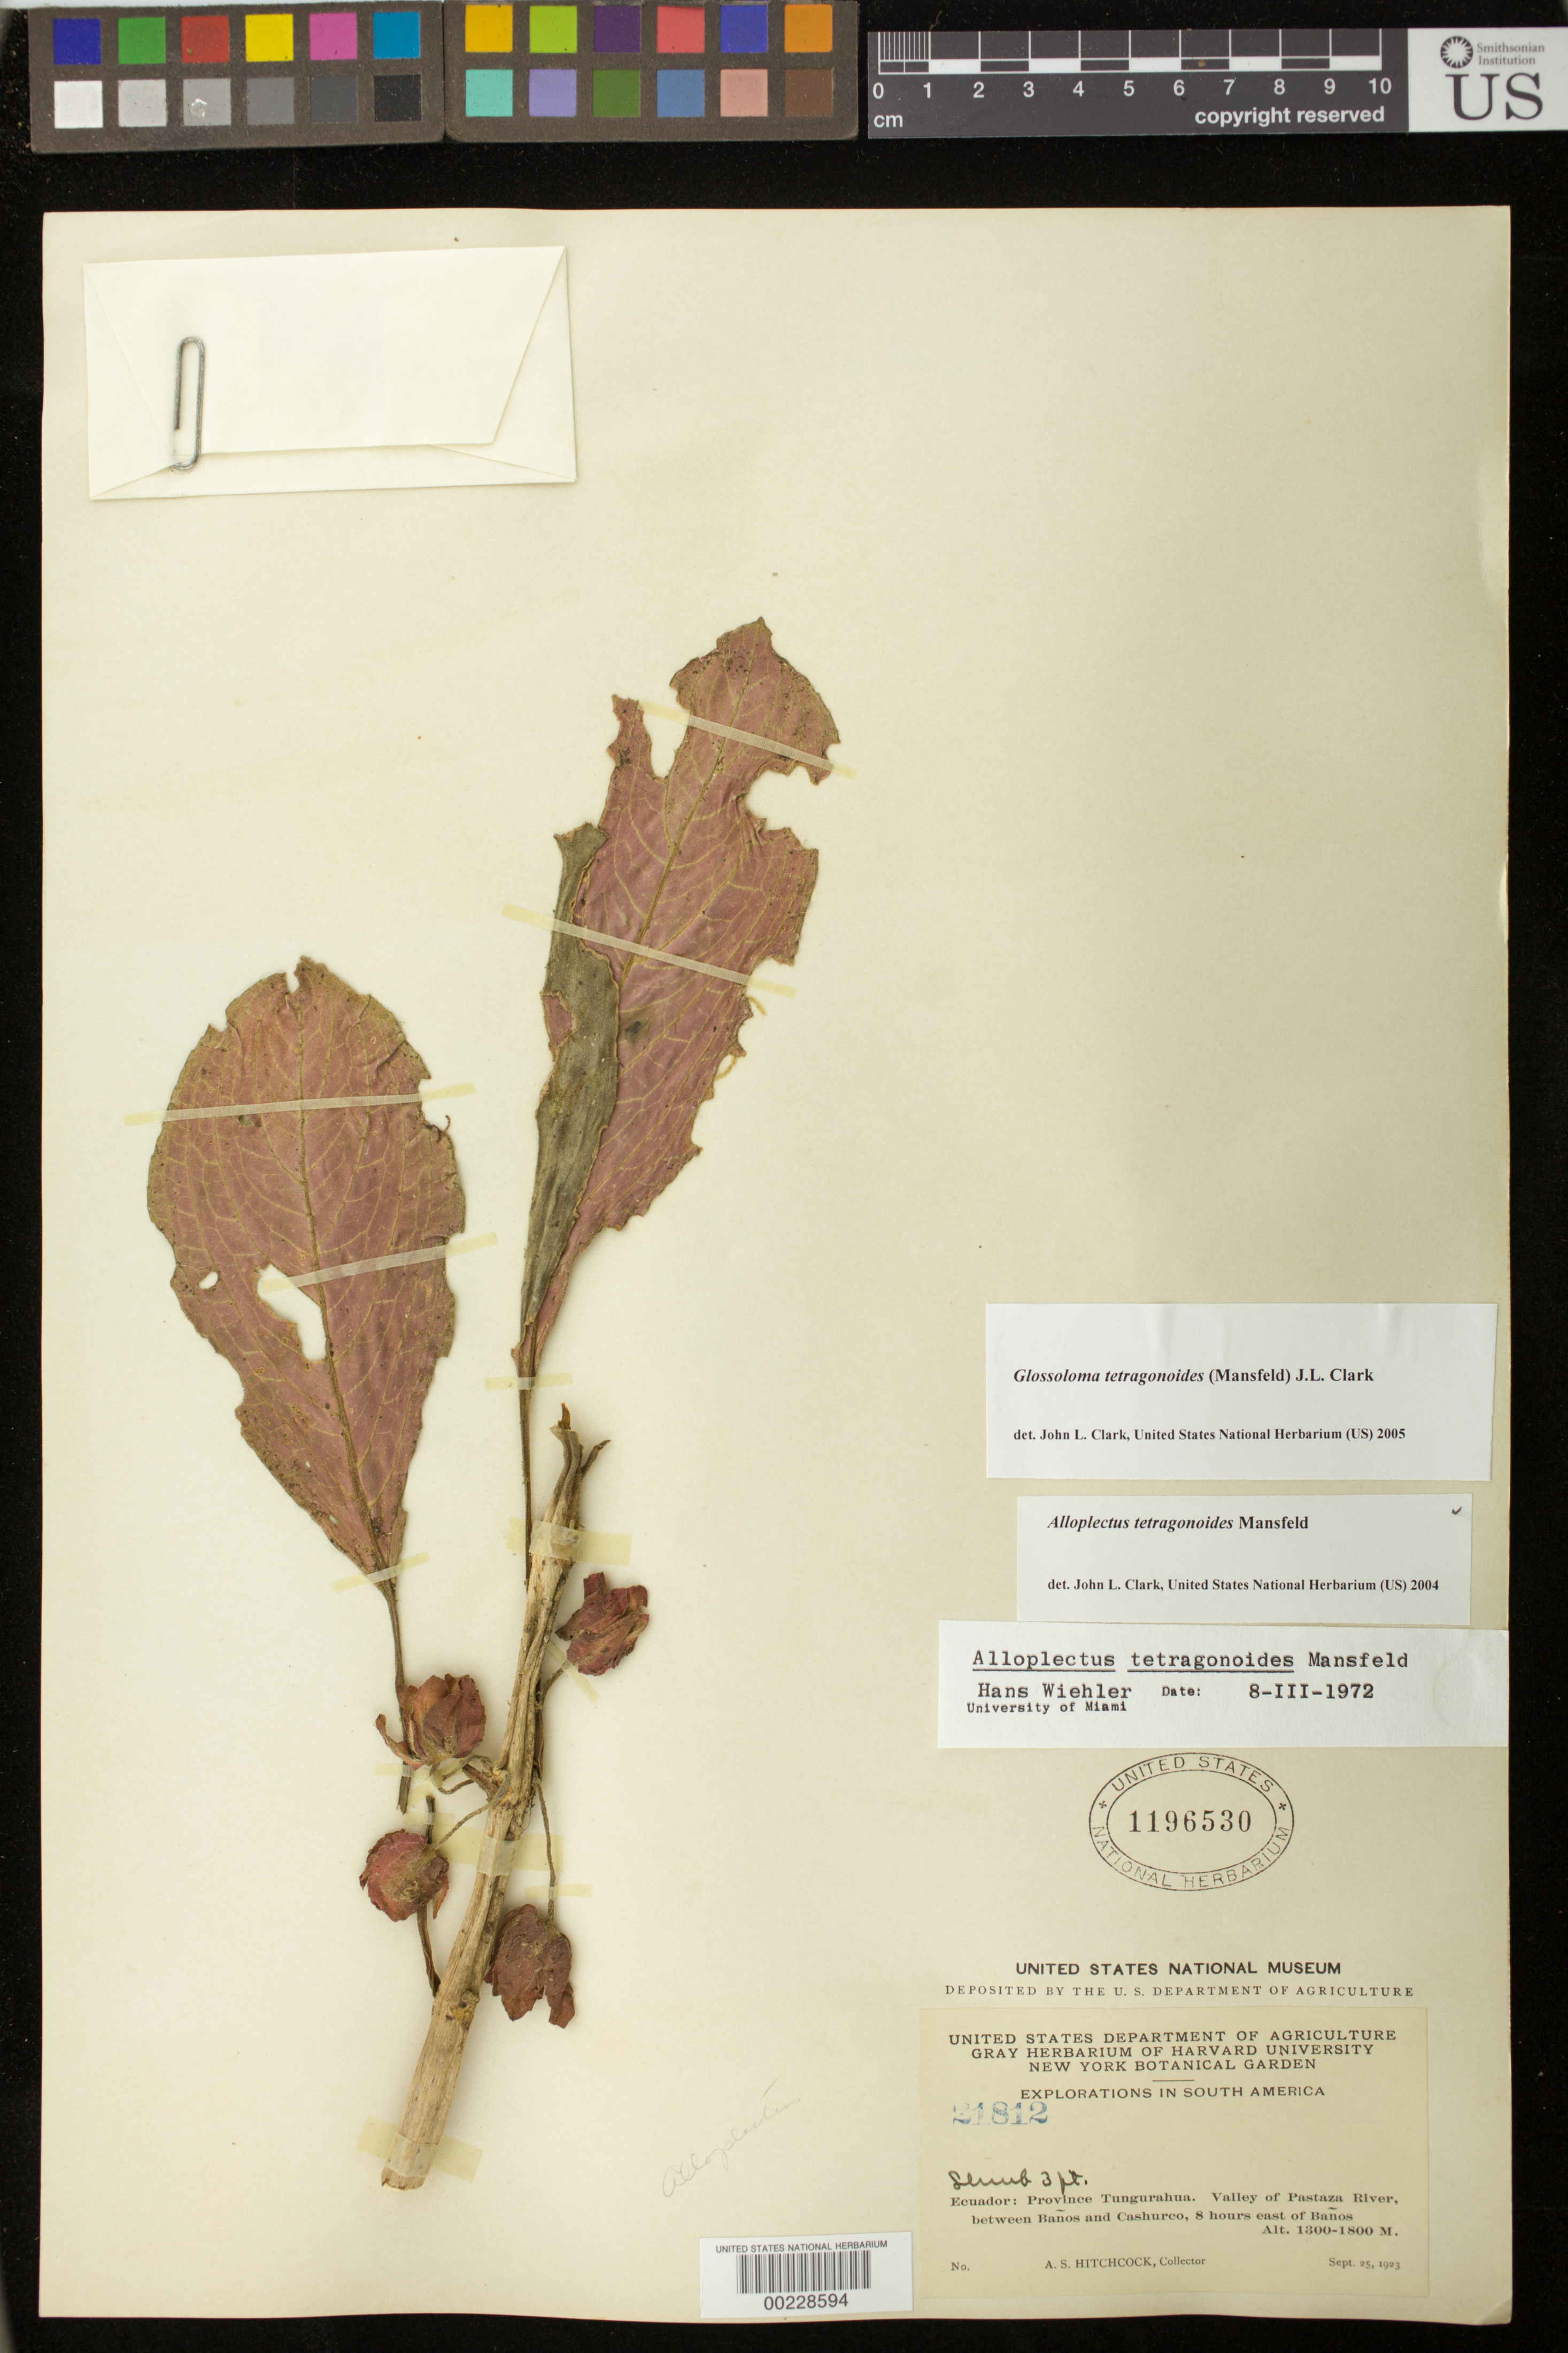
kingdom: Plantae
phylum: Tracheophyta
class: Magnoliopsida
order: Lamiales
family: Gesneriaceae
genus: Glossoloma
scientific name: Glossoloma tetragonoides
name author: (Mansf.) J.L. Clark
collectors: A. S. Hitchcock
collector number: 21812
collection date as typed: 25 Sep 1923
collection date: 1923-09-25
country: Ecuador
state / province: Tungurahua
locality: Valley of Pastaza River, between Baños and Cashurco, 8 hrs E of Baños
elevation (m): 1300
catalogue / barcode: US 1196530